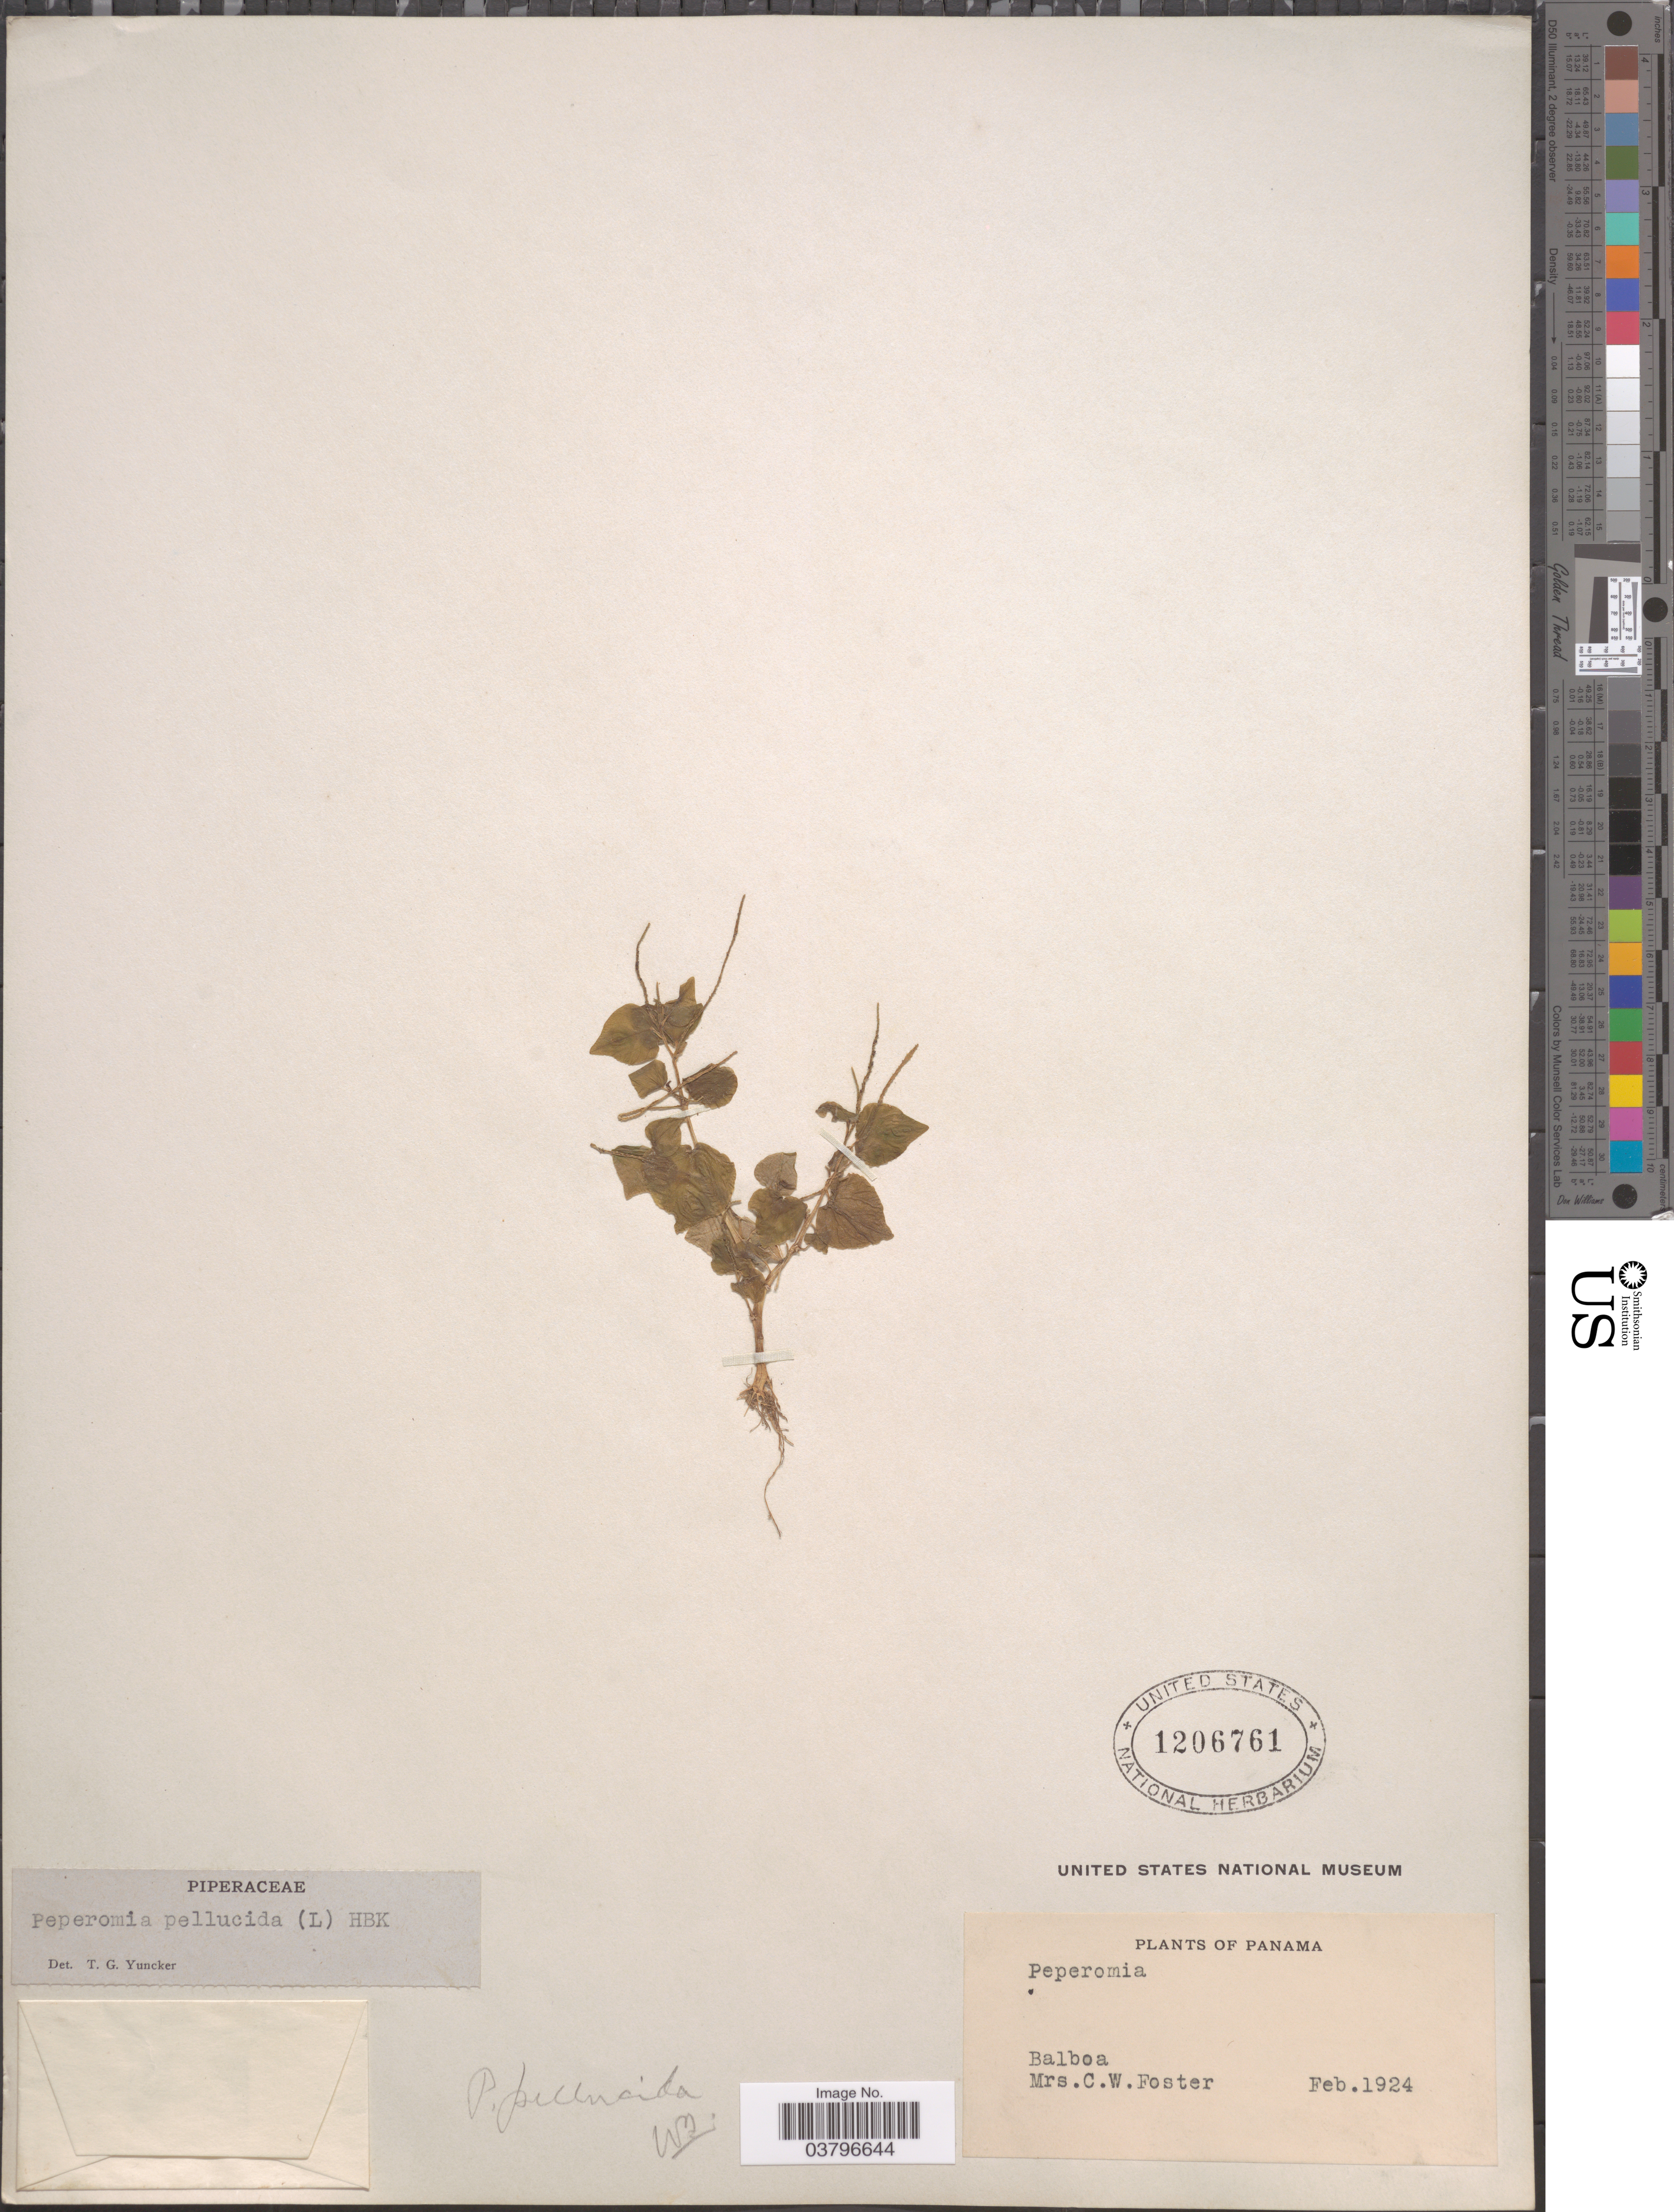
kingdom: Plantae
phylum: Tracheophyta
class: Magnoliopsida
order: Piperales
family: Piperaceae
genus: Peperomia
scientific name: Peperomia pellucida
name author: (L.) Kunth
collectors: C. Foster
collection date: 1924-02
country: Panama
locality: Balboa.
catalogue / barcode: US 1206761